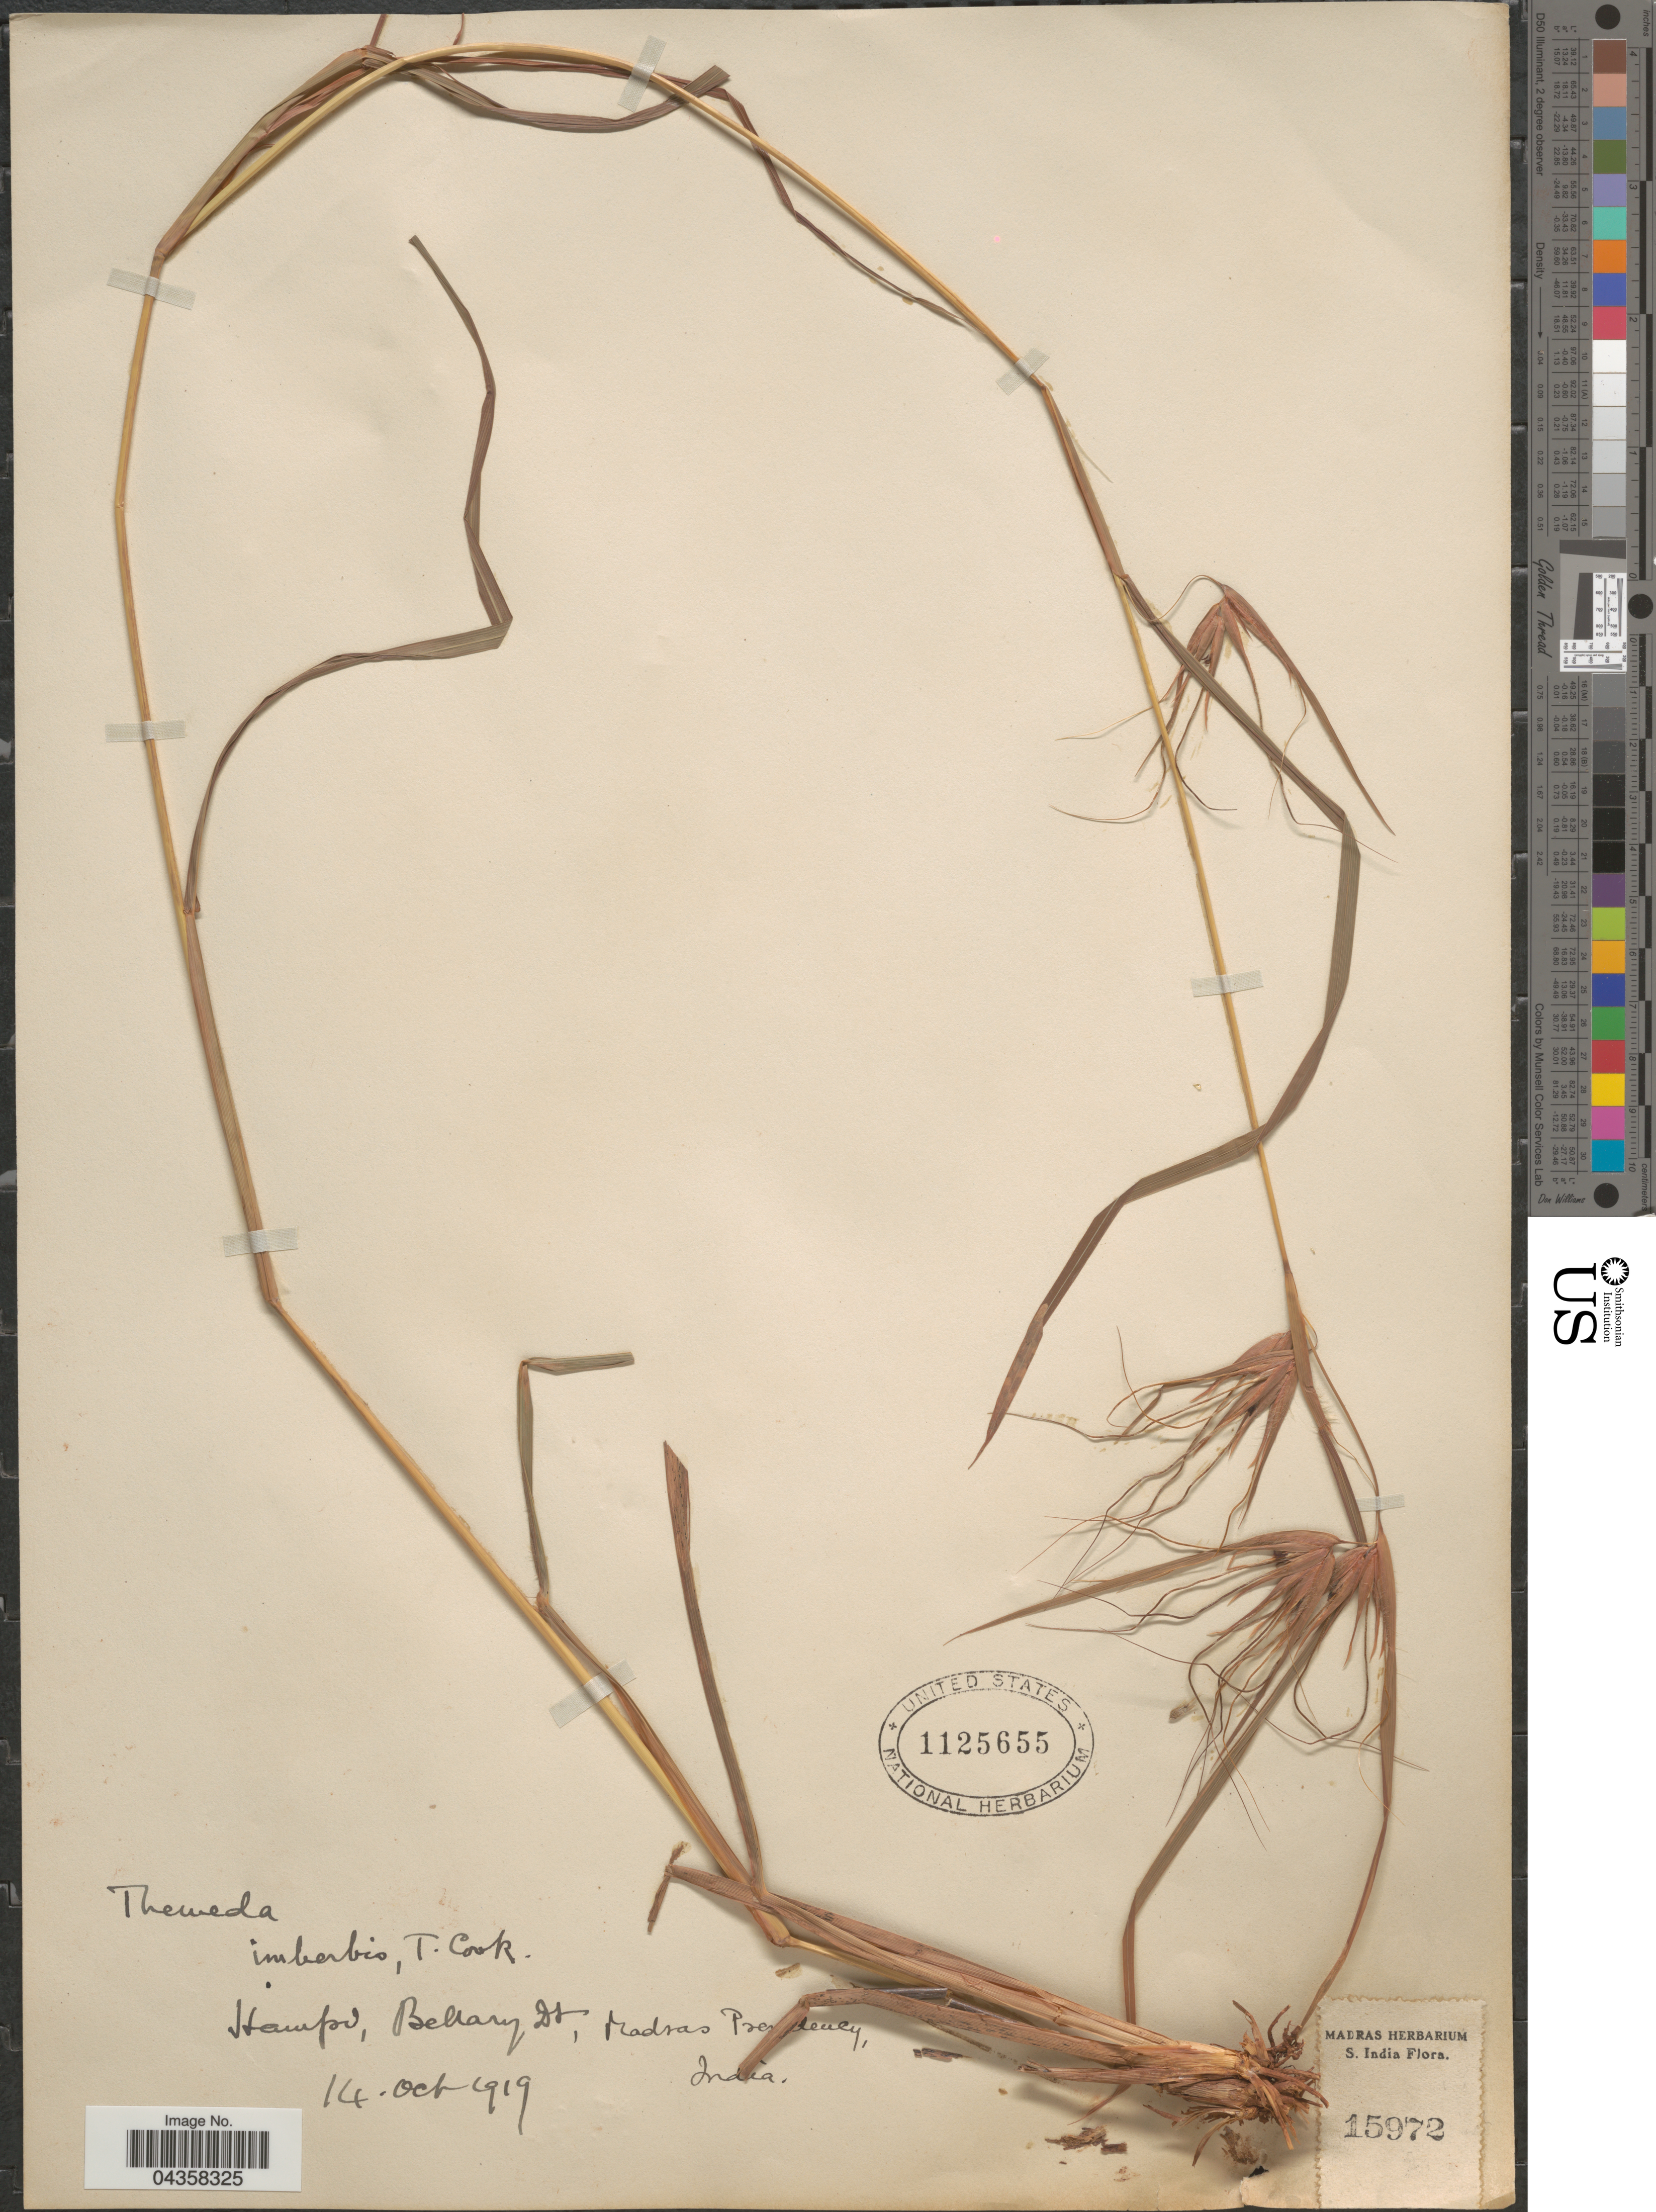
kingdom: Plantae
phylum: Tracheophyta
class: Liliopsida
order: Poales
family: Poaceae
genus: Themeda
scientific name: Themeda triandra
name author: Forssk.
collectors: Ex herb. Madras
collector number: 15972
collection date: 1919-10-14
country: India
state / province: Karnataka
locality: Hampi, Bellary Dt, Madras Presidency. S. India.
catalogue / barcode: US 1125655